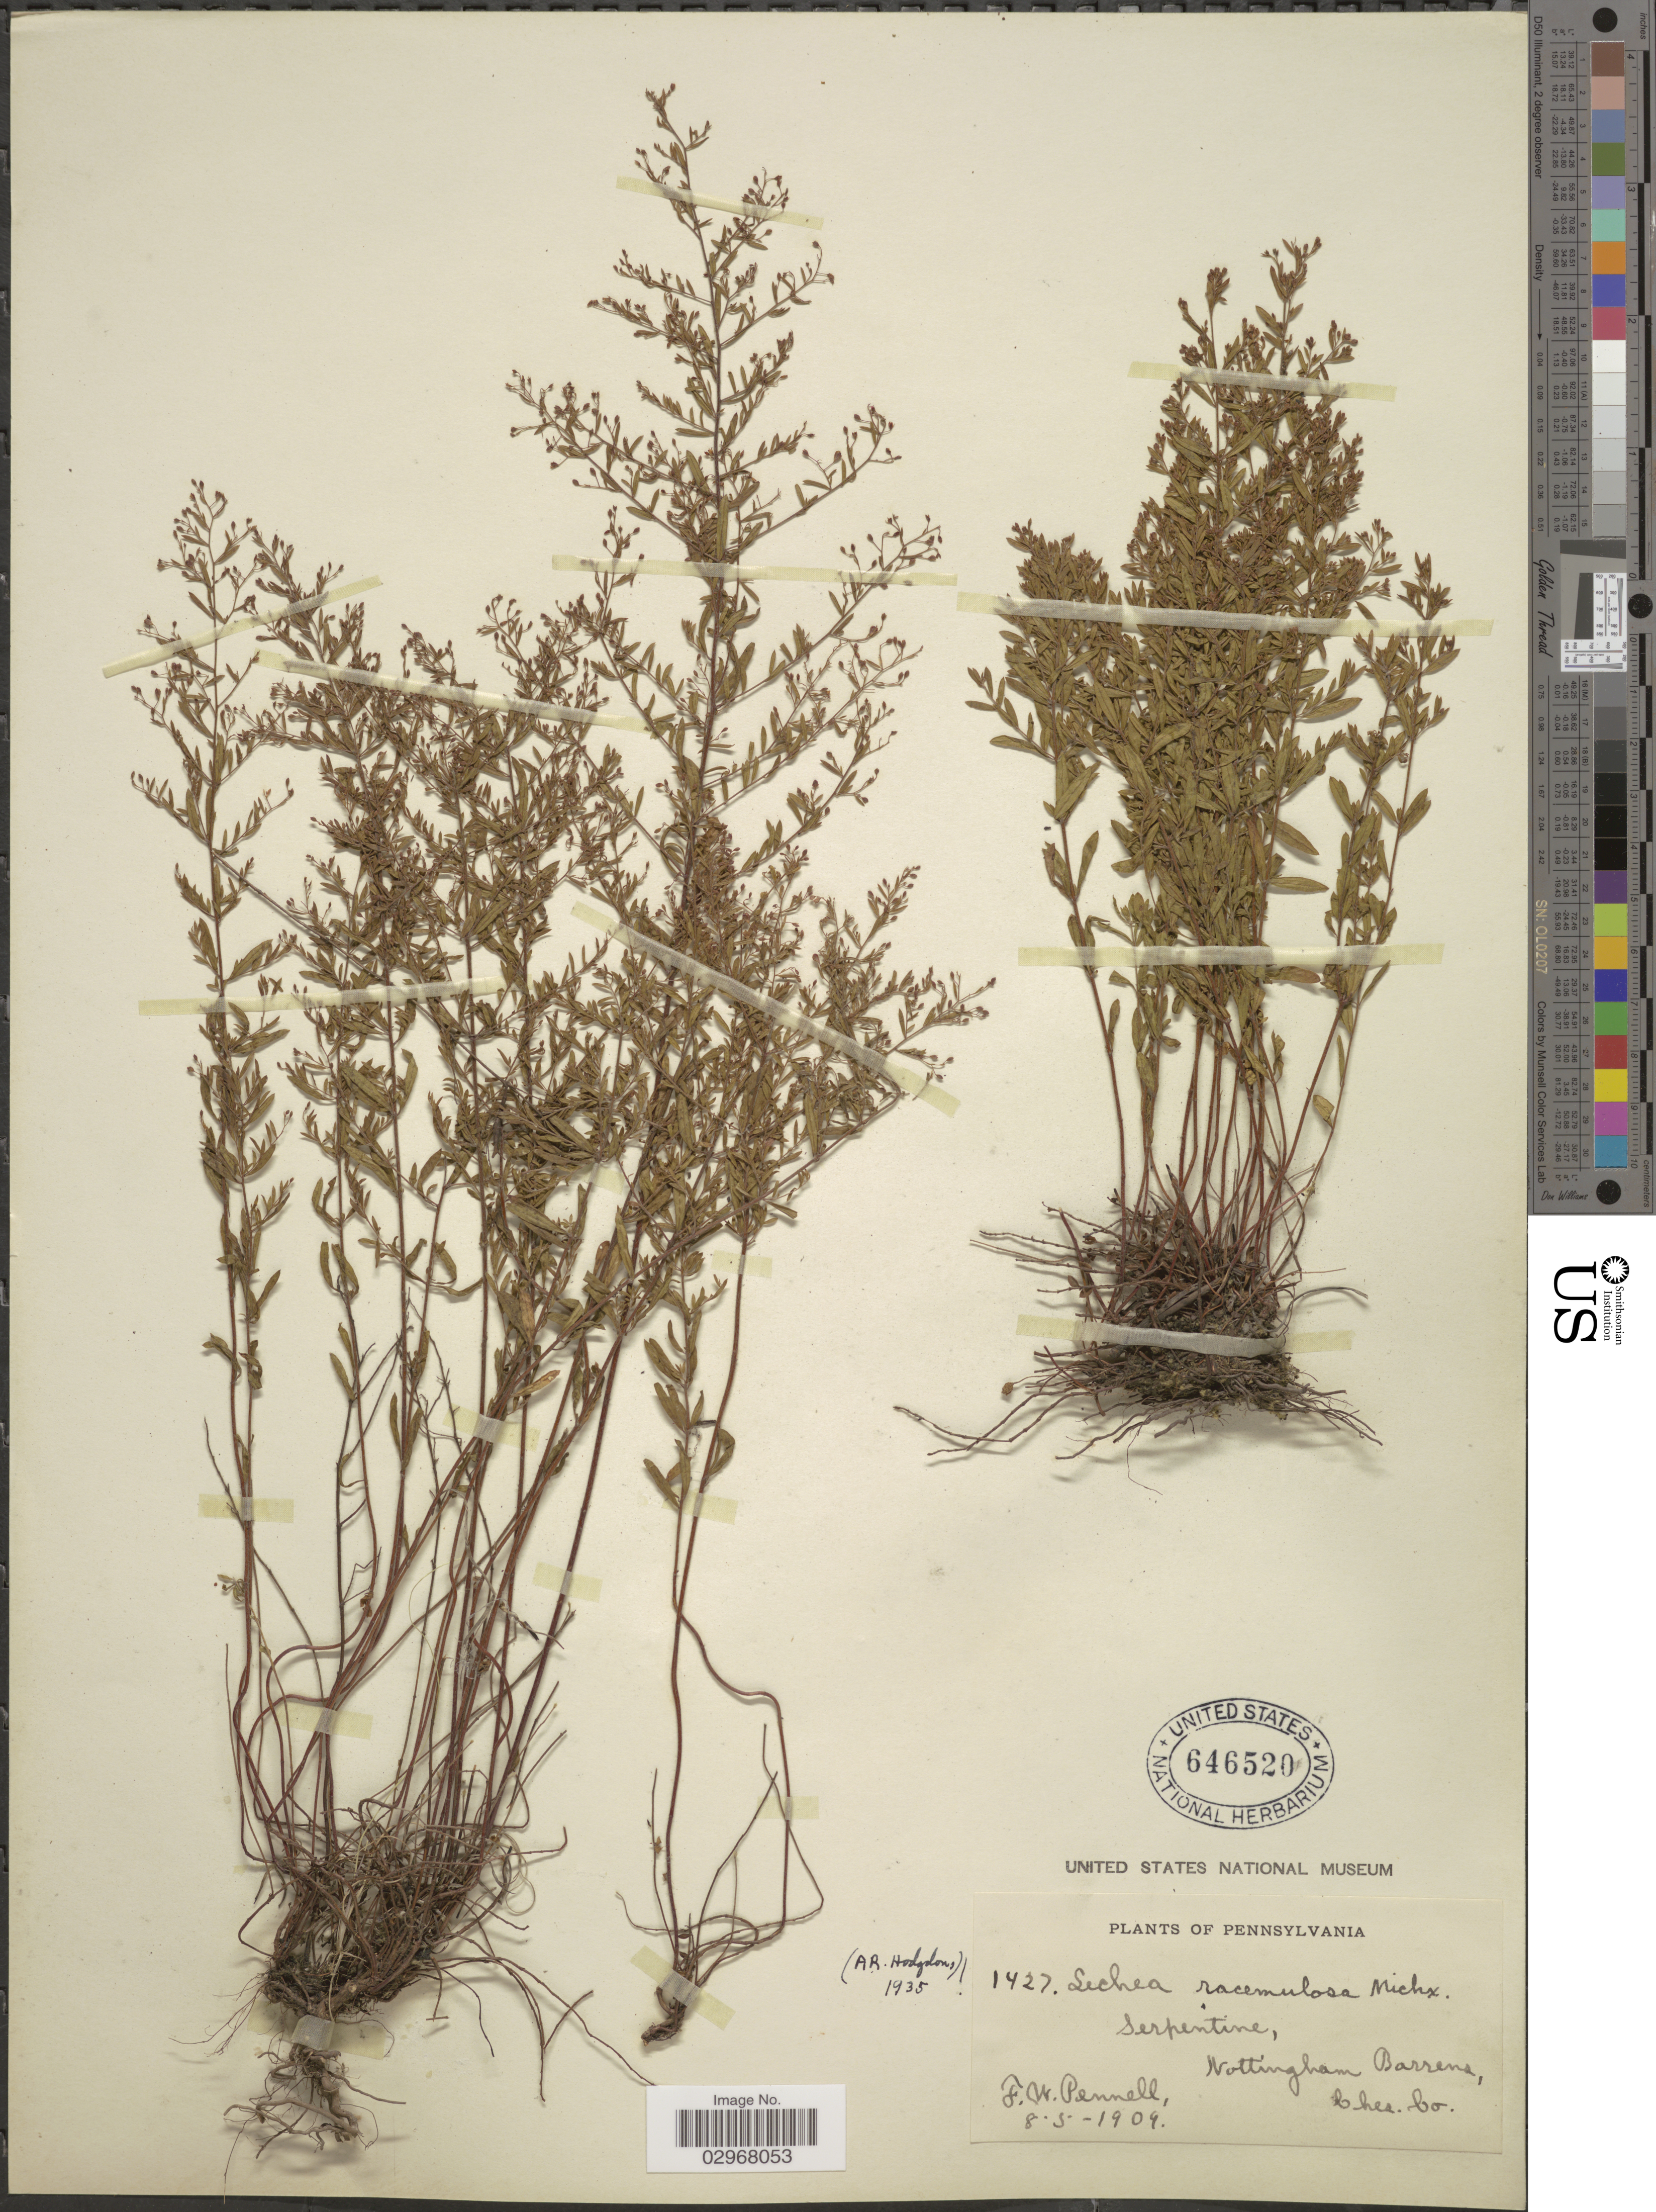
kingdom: Plantae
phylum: Tracheophyta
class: Magnoliopsida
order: Malvales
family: Cistaceae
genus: Lechea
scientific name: Lechea racemulosa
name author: Michx.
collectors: F. W. Pennell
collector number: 1427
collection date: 1909-05-08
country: United States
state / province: Pennsylvania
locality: Nottingham. Barrens, Ches. Co.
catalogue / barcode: US 646520